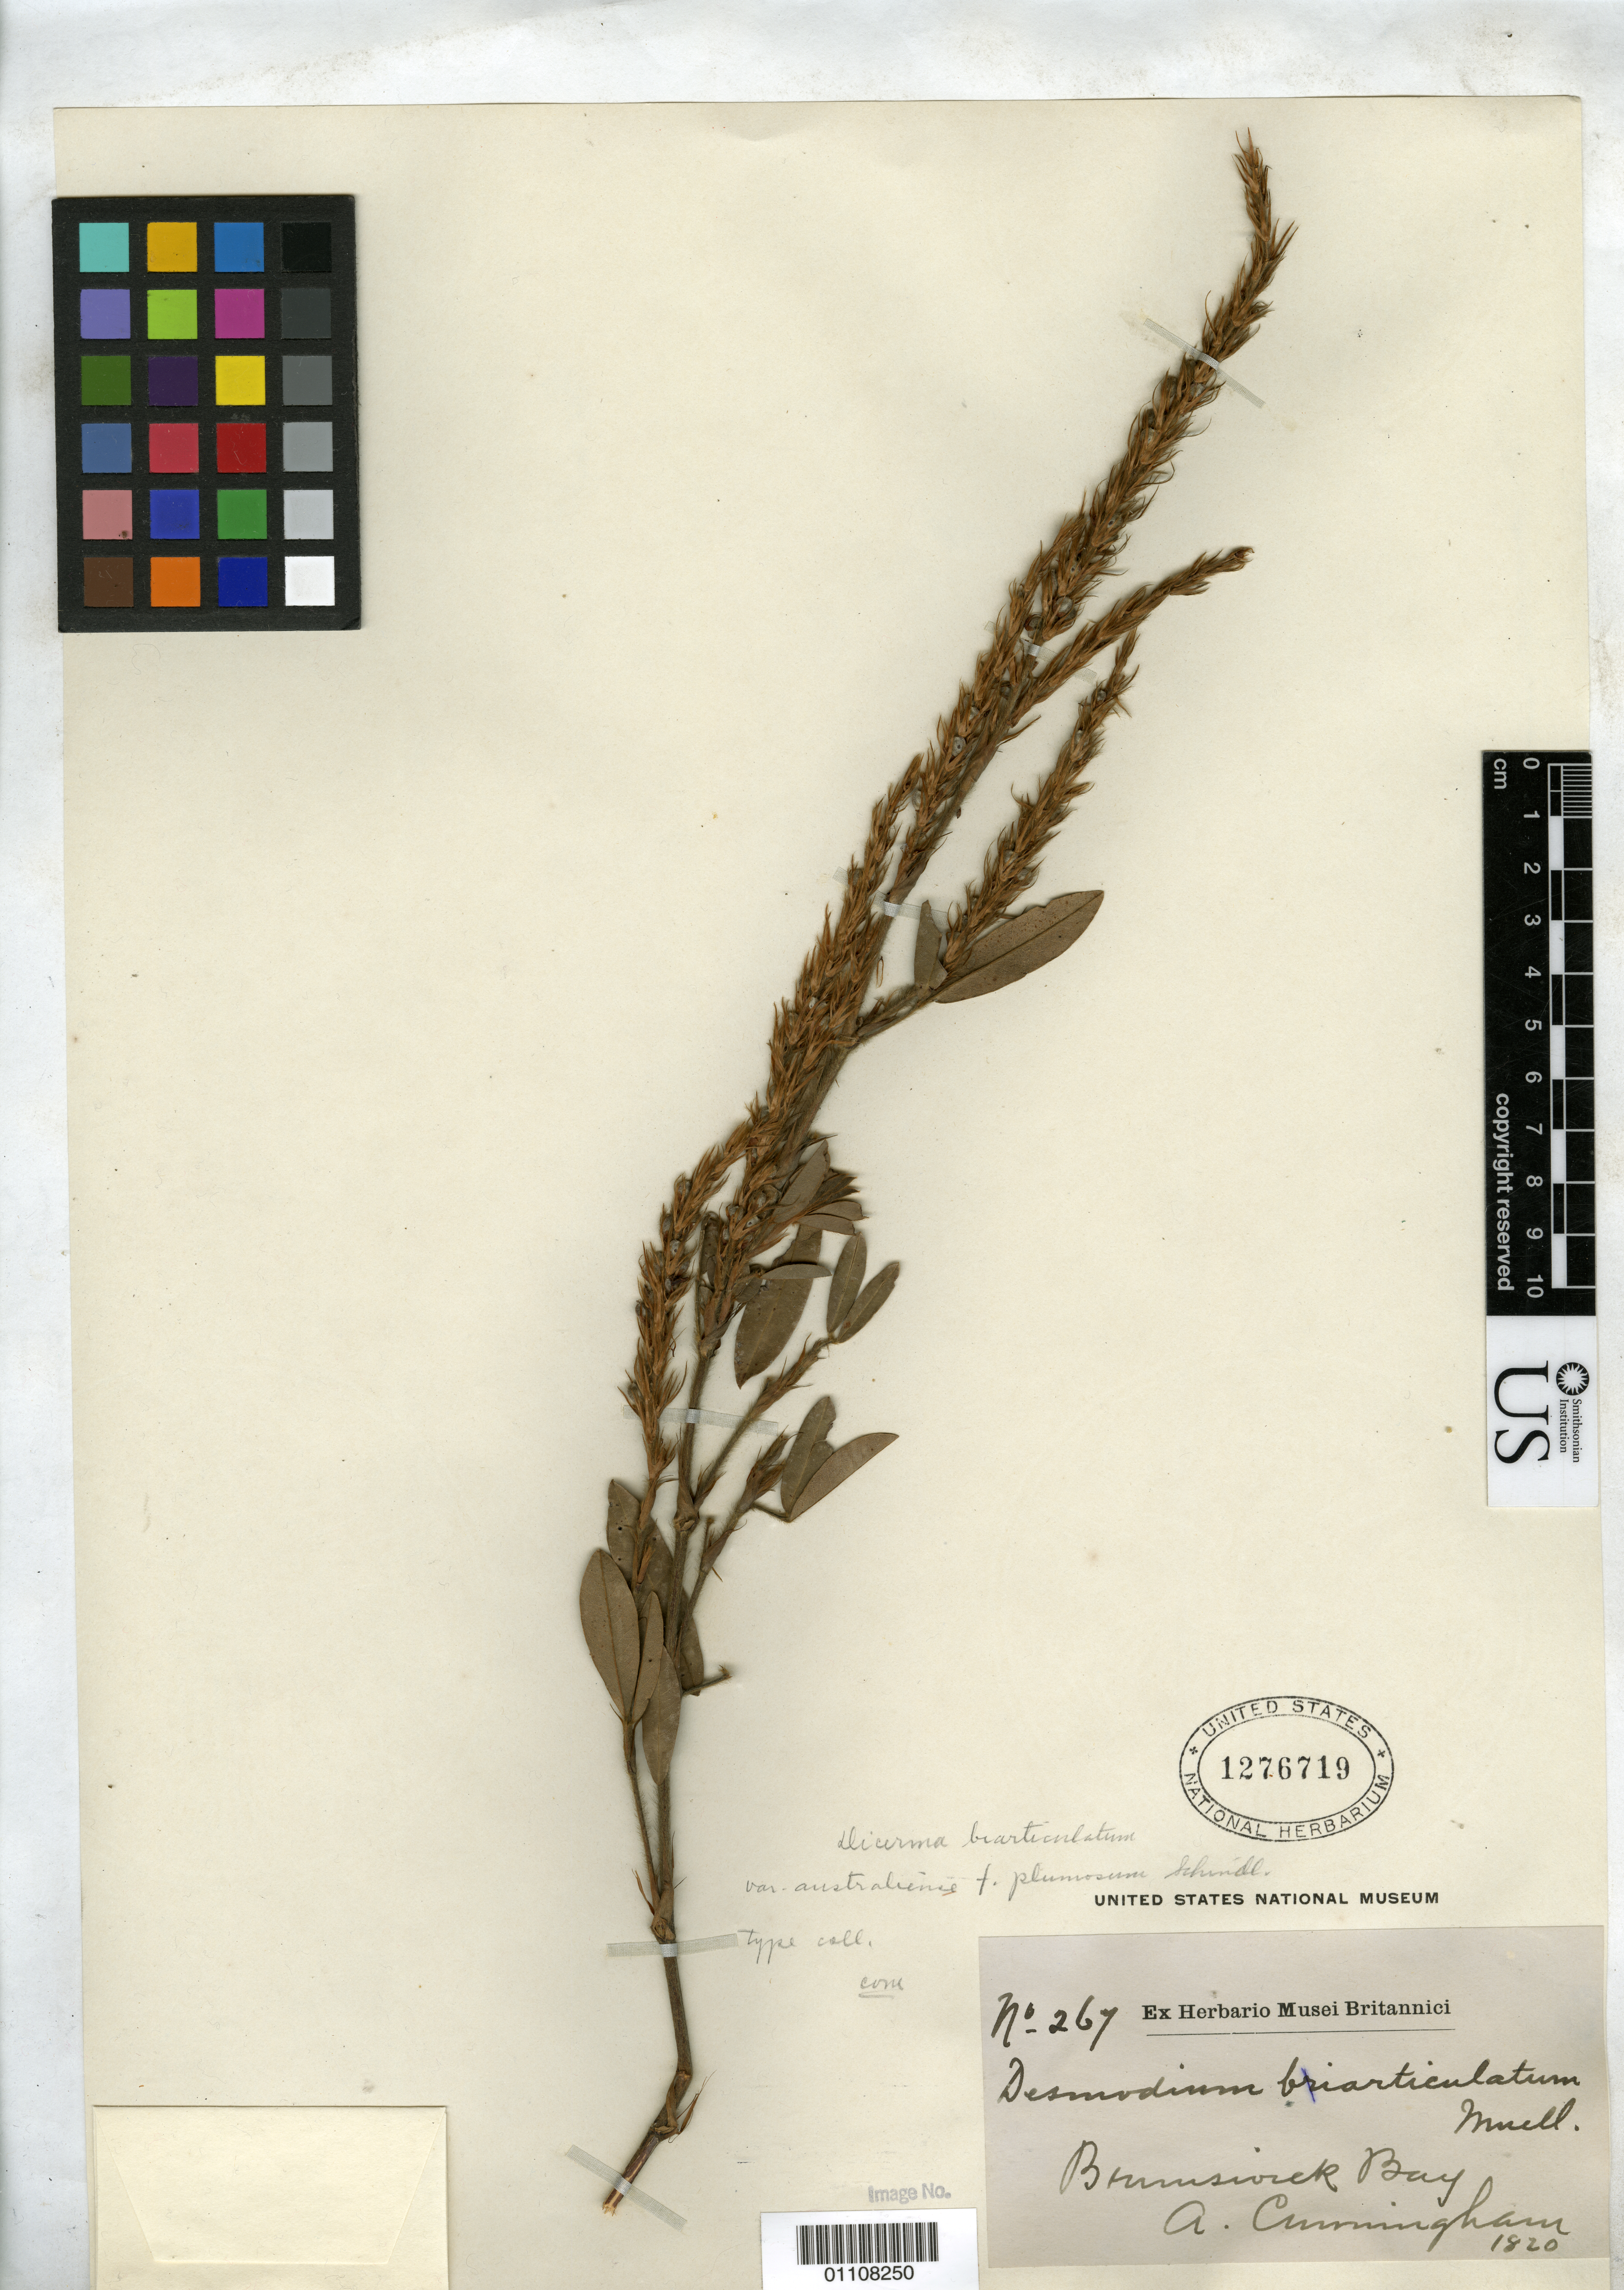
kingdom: Plantae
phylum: Tracheophyta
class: Magnoliopsida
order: Fabales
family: Fabaceae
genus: Dicerma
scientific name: Dicerma biarticulatum f. plumosum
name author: Schindl.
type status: Type Collection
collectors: A. Cunningham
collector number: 267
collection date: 1820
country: Australia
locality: Brunswick Bay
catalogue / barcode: US 1276719